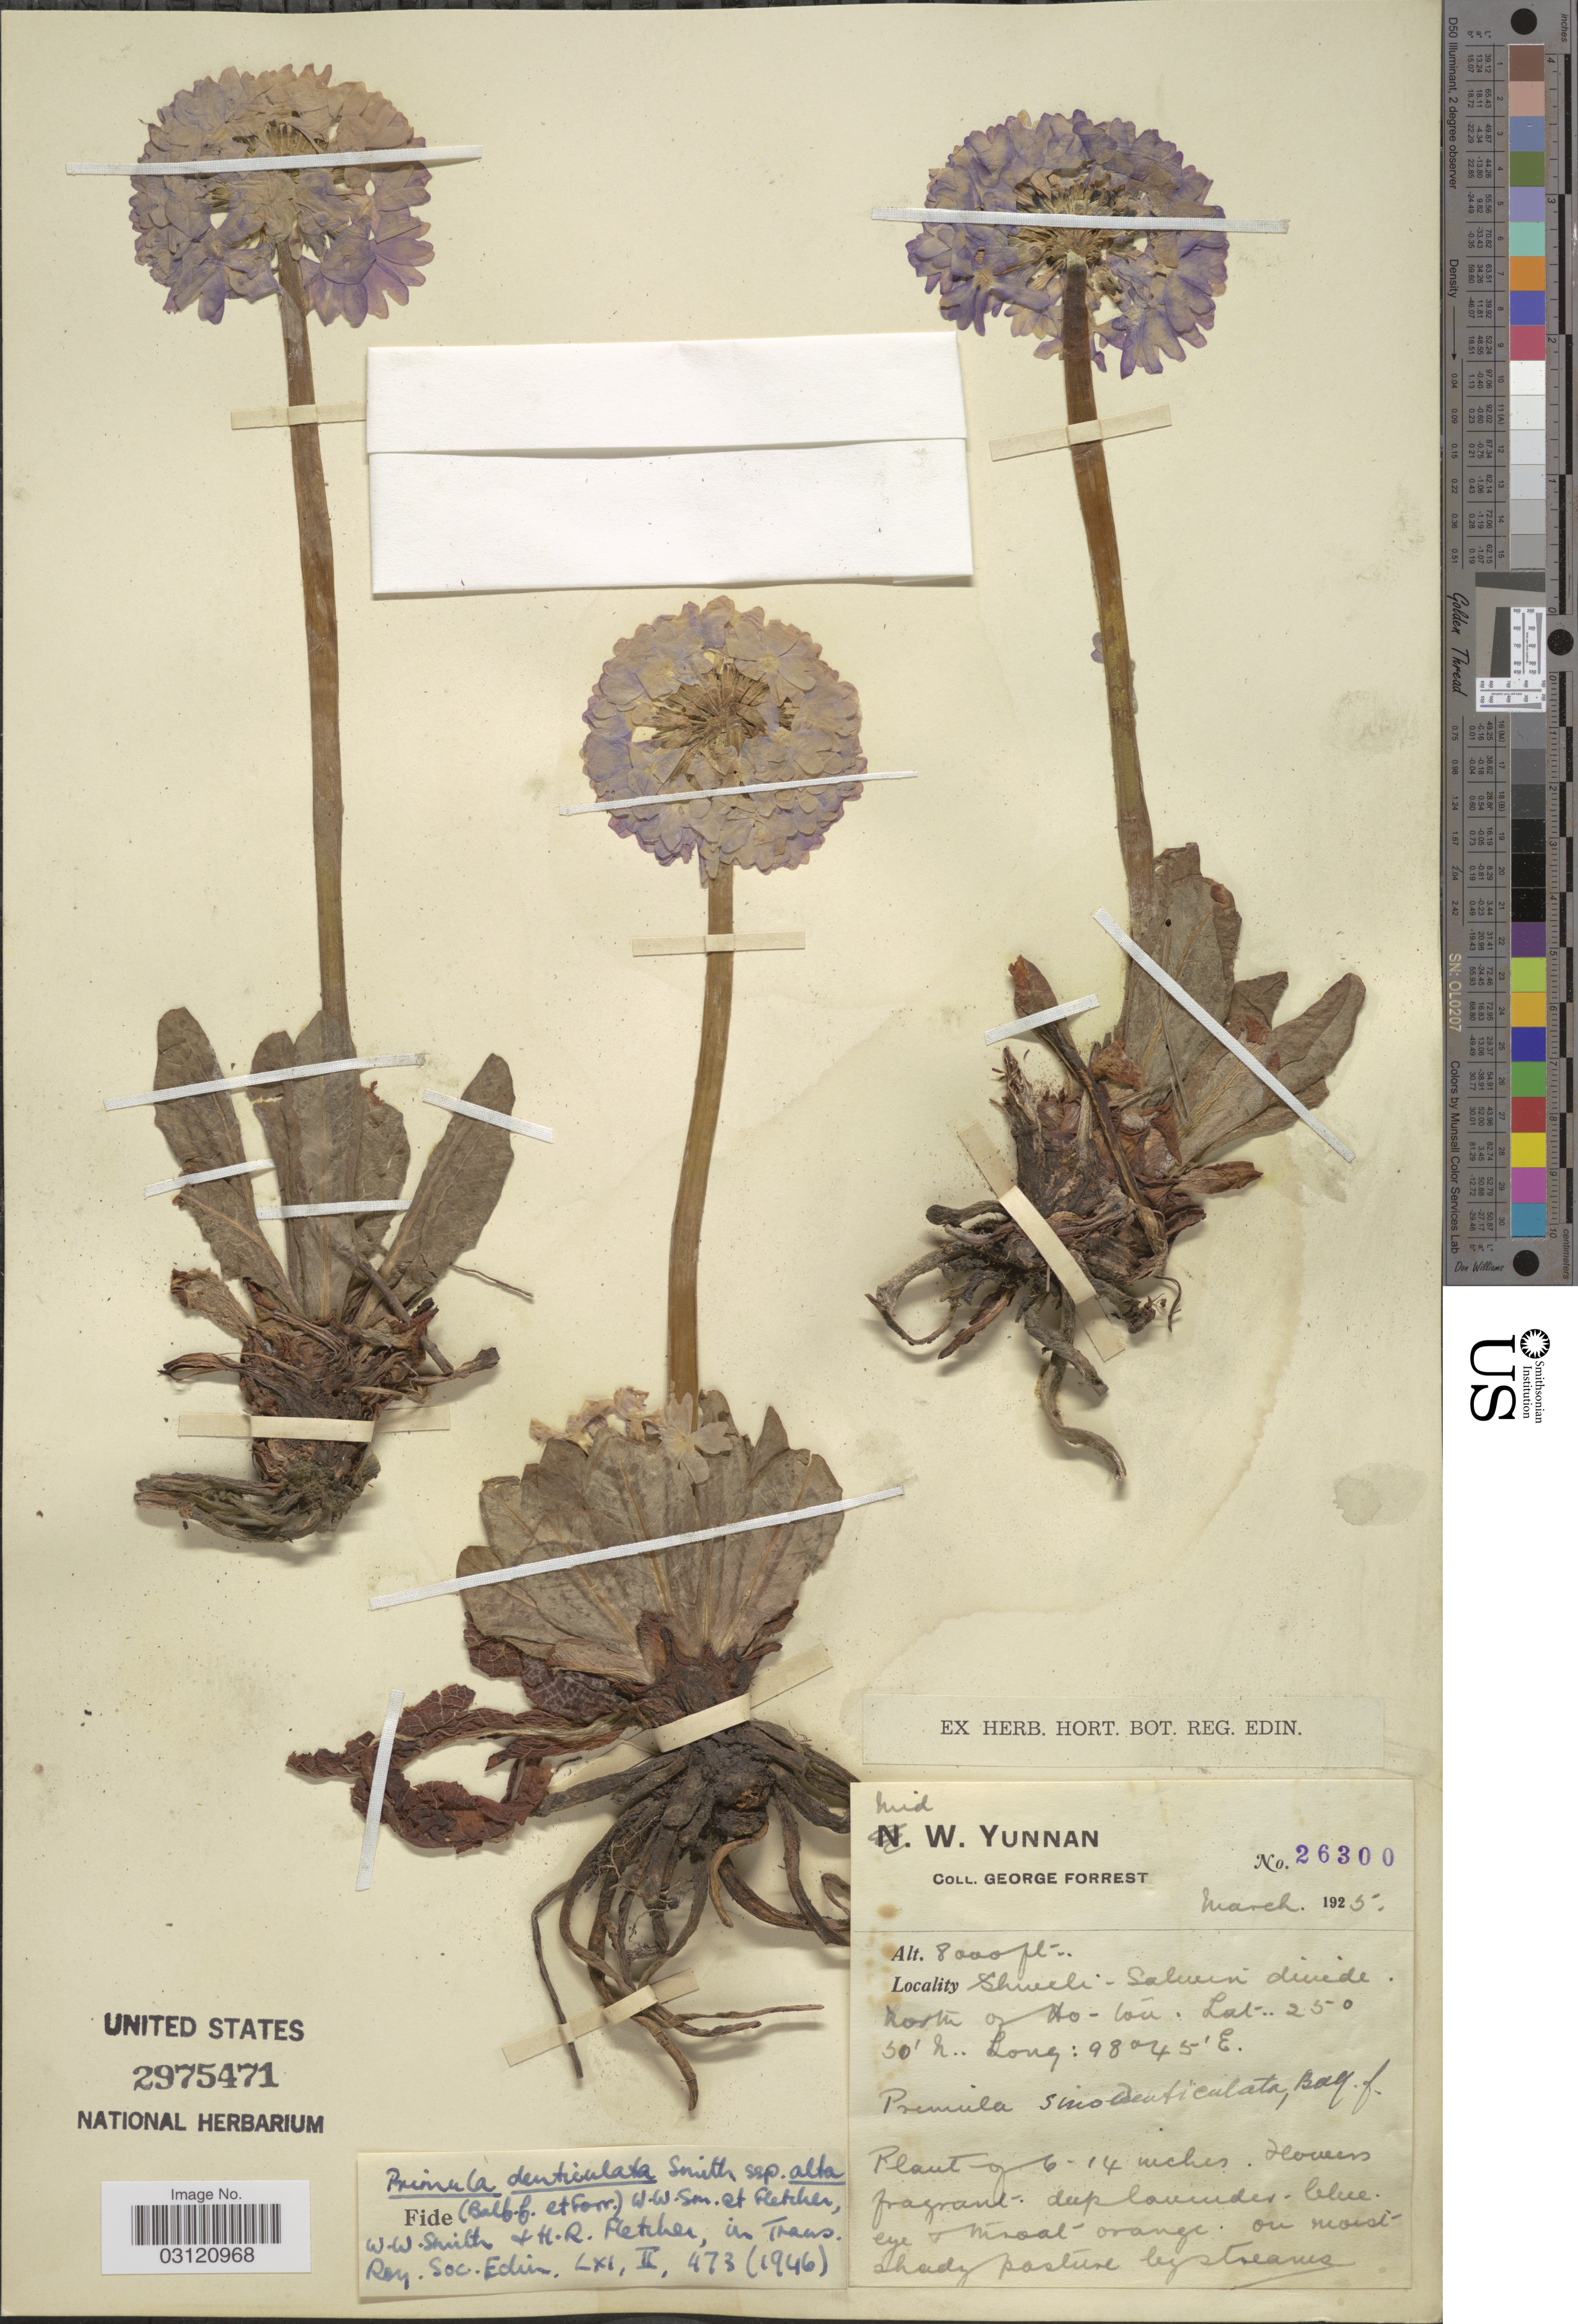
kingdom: Plantae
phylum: Tracheophyta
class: Magnoliopsida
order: Ericales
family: Primulaceae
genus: Primula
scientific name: Primula denticulata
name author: Sm.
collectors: G. Forrest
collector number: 26300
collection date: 1925-03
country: China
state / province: Yunnan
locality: Mid Yunnan. Shweli-Salwin divide. North of Ho - tou.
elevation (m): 2438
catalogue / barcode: US 2975471